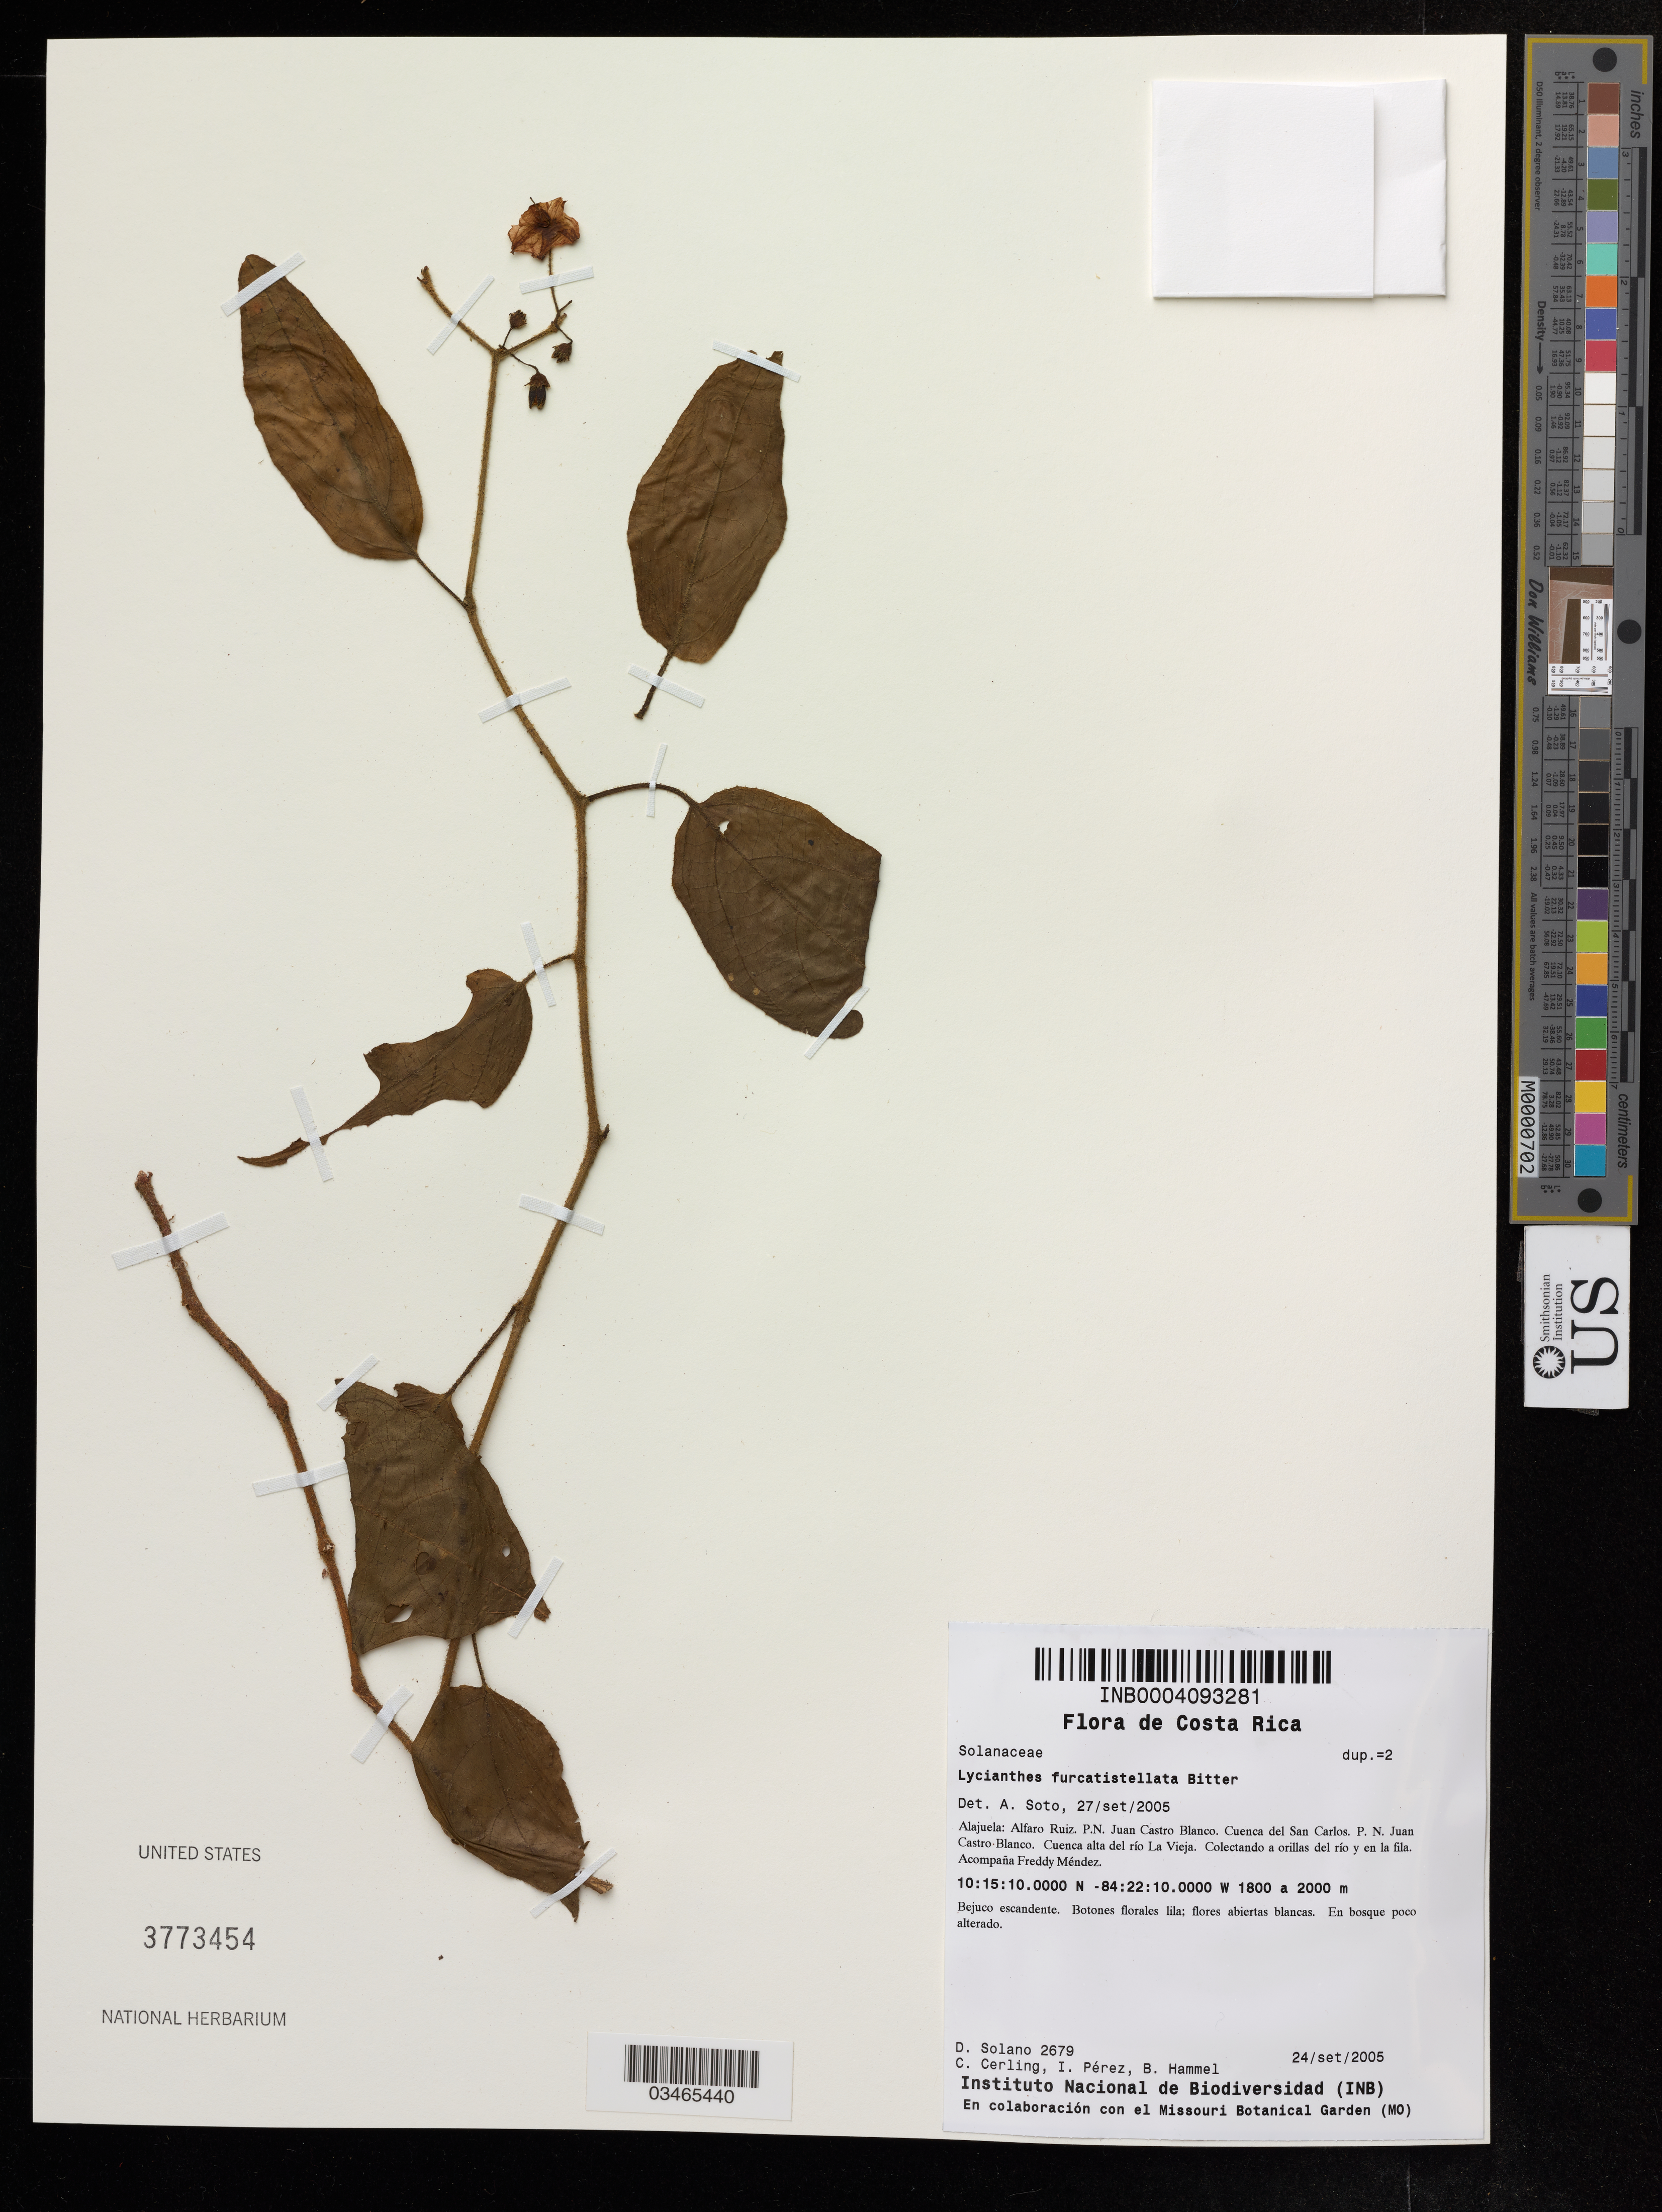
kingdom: Plantae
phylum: Tracheophyta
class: Magnoliopsida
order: Solanales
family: Solanaceae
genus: Lycianthes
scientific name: Lycianthes furcatistellata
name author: Bitter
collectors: D. Solano, C. Cerling, I. Perez & B. Hammel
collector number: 2679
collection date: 2005-09-24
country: Costa Rica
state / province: Alajuela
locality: Alfaro Ruiz. P.N. Juan Castro Blanco. Cuenca del San Carlos. P. N. Juan Castro Blanco. Cuenca alta del río La Vieja.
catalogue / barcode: US 3773454